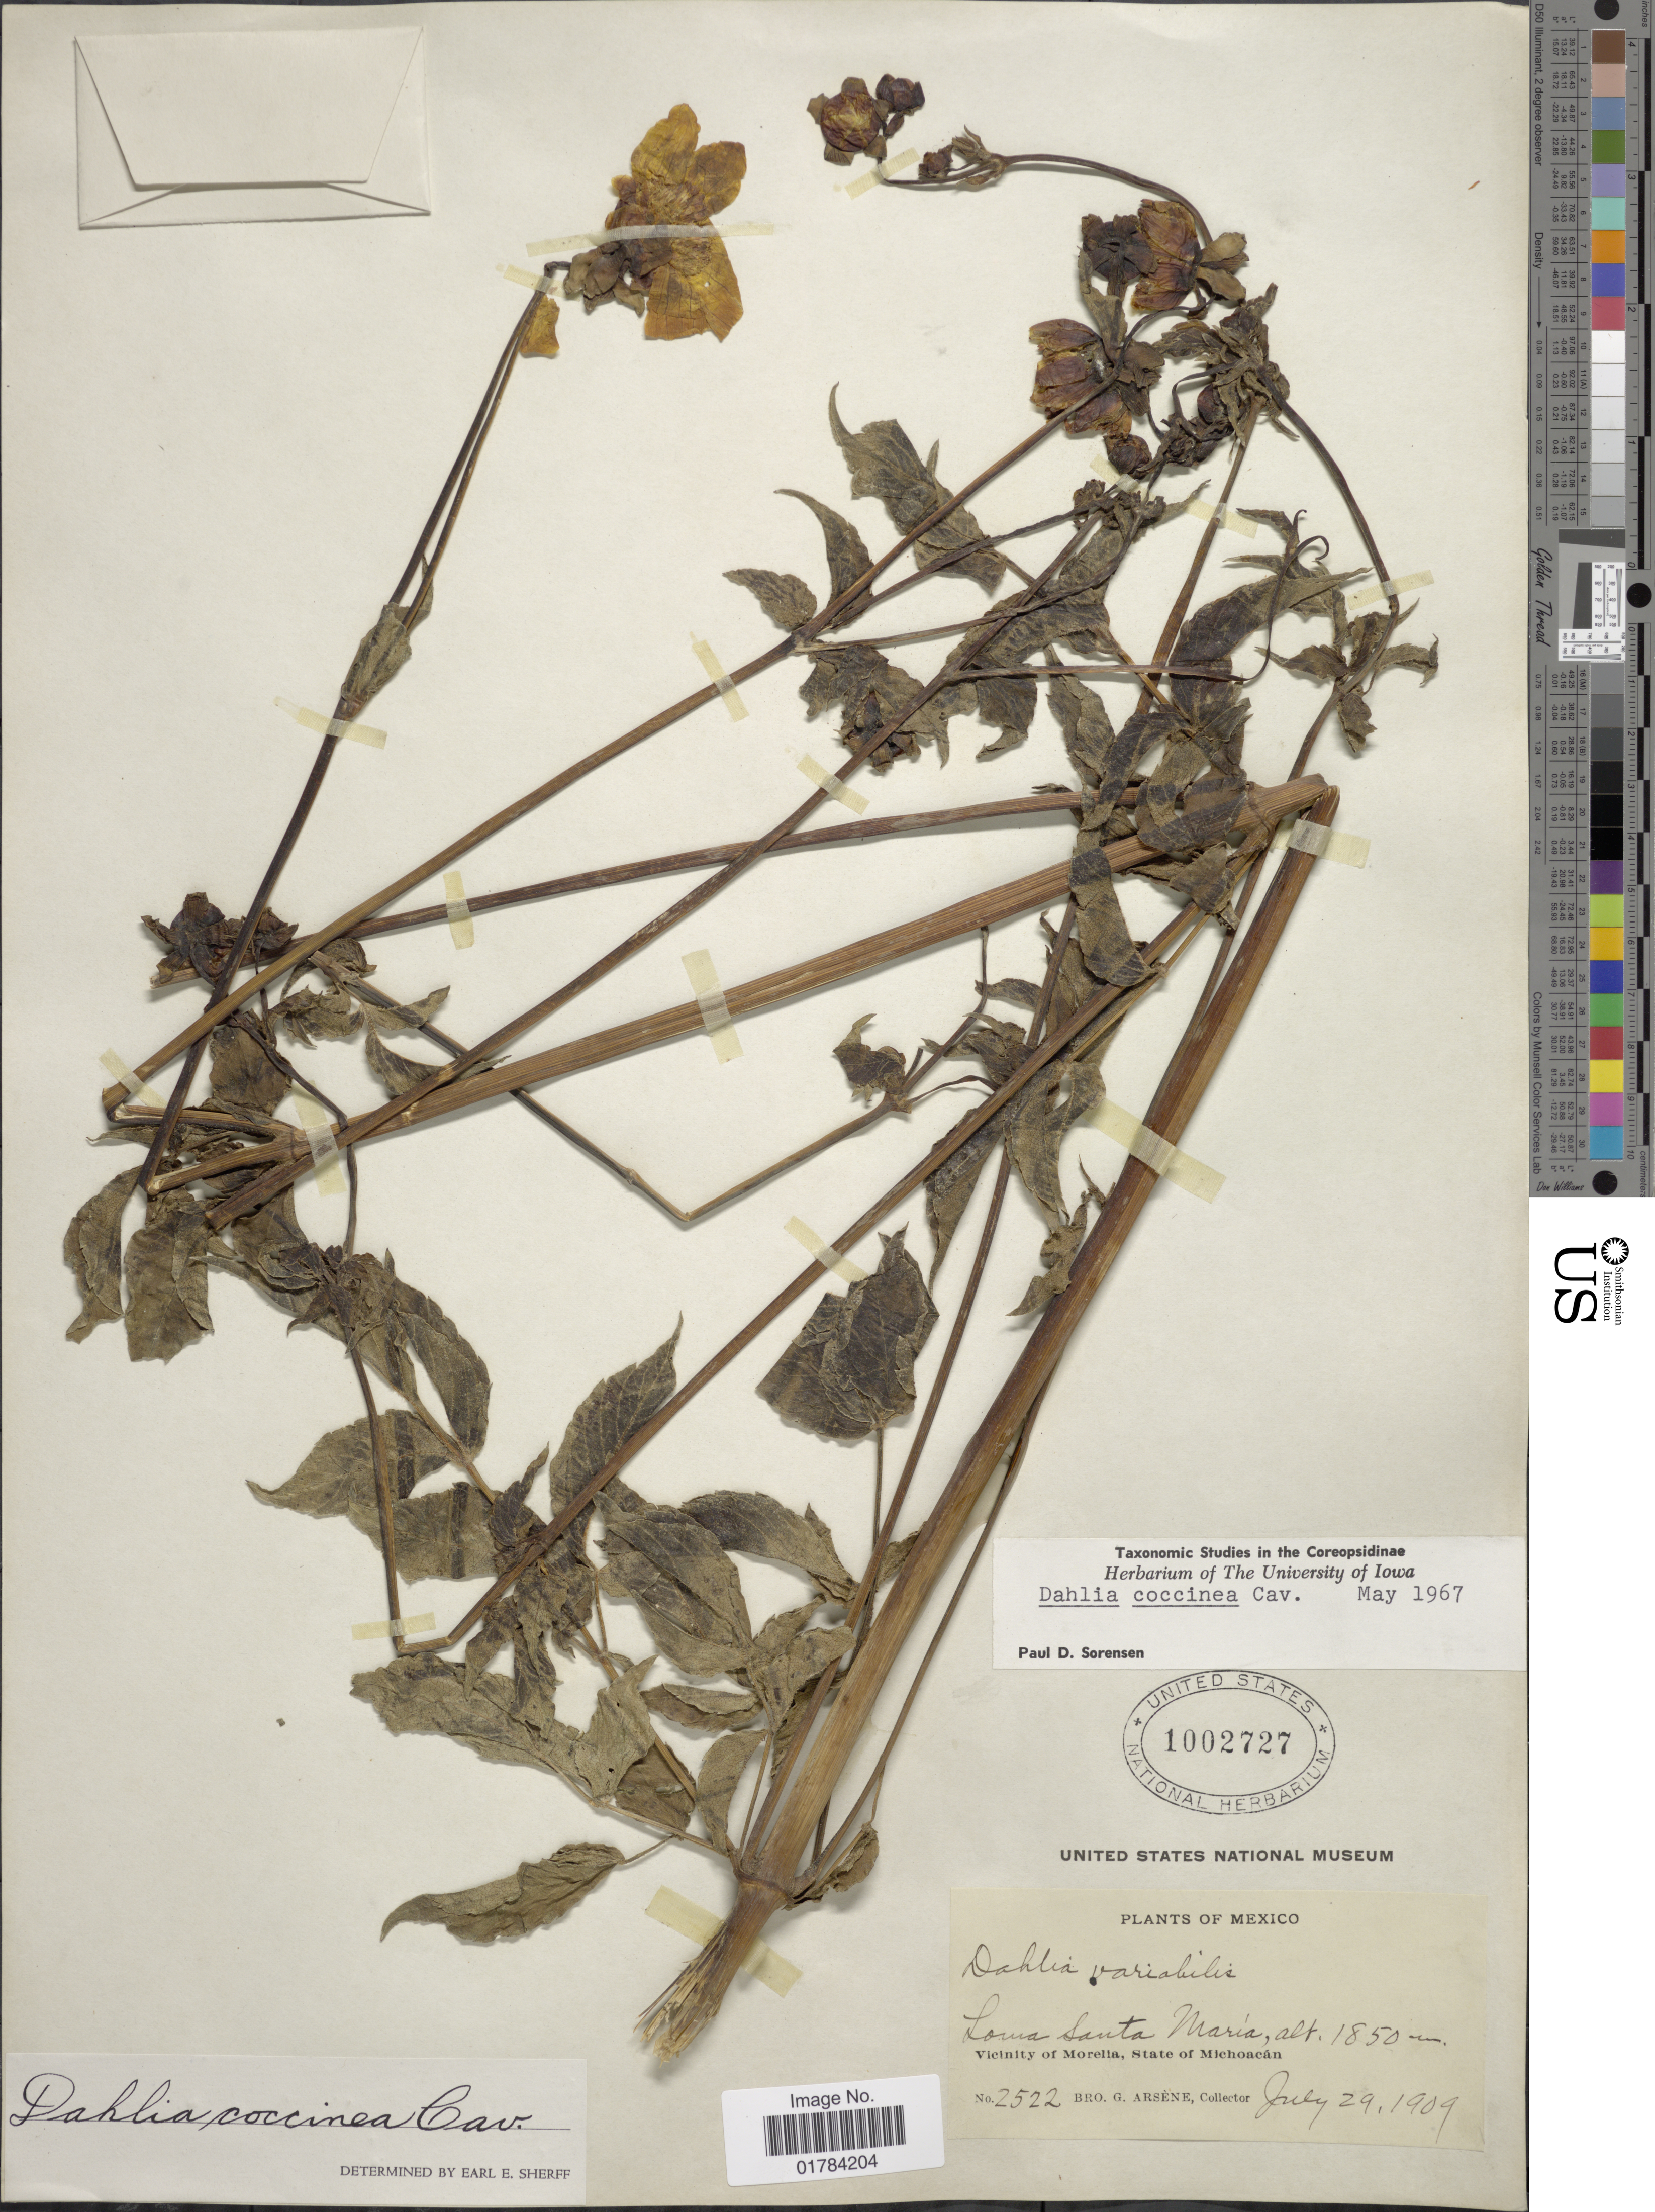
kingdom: Plantae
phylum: Tracheophyta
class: Magnoliopsida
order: Asterales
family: Asteraceae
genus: Dahlia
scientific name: Dahlia coccinea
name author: Cav.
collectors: Bro. G. Arsène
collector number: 2522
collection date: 1909-07-29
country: Mexico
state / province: Michoacán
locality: Loma Santa Maria, Vicinity of Morelia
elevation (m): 1850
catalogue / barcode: US 1002727